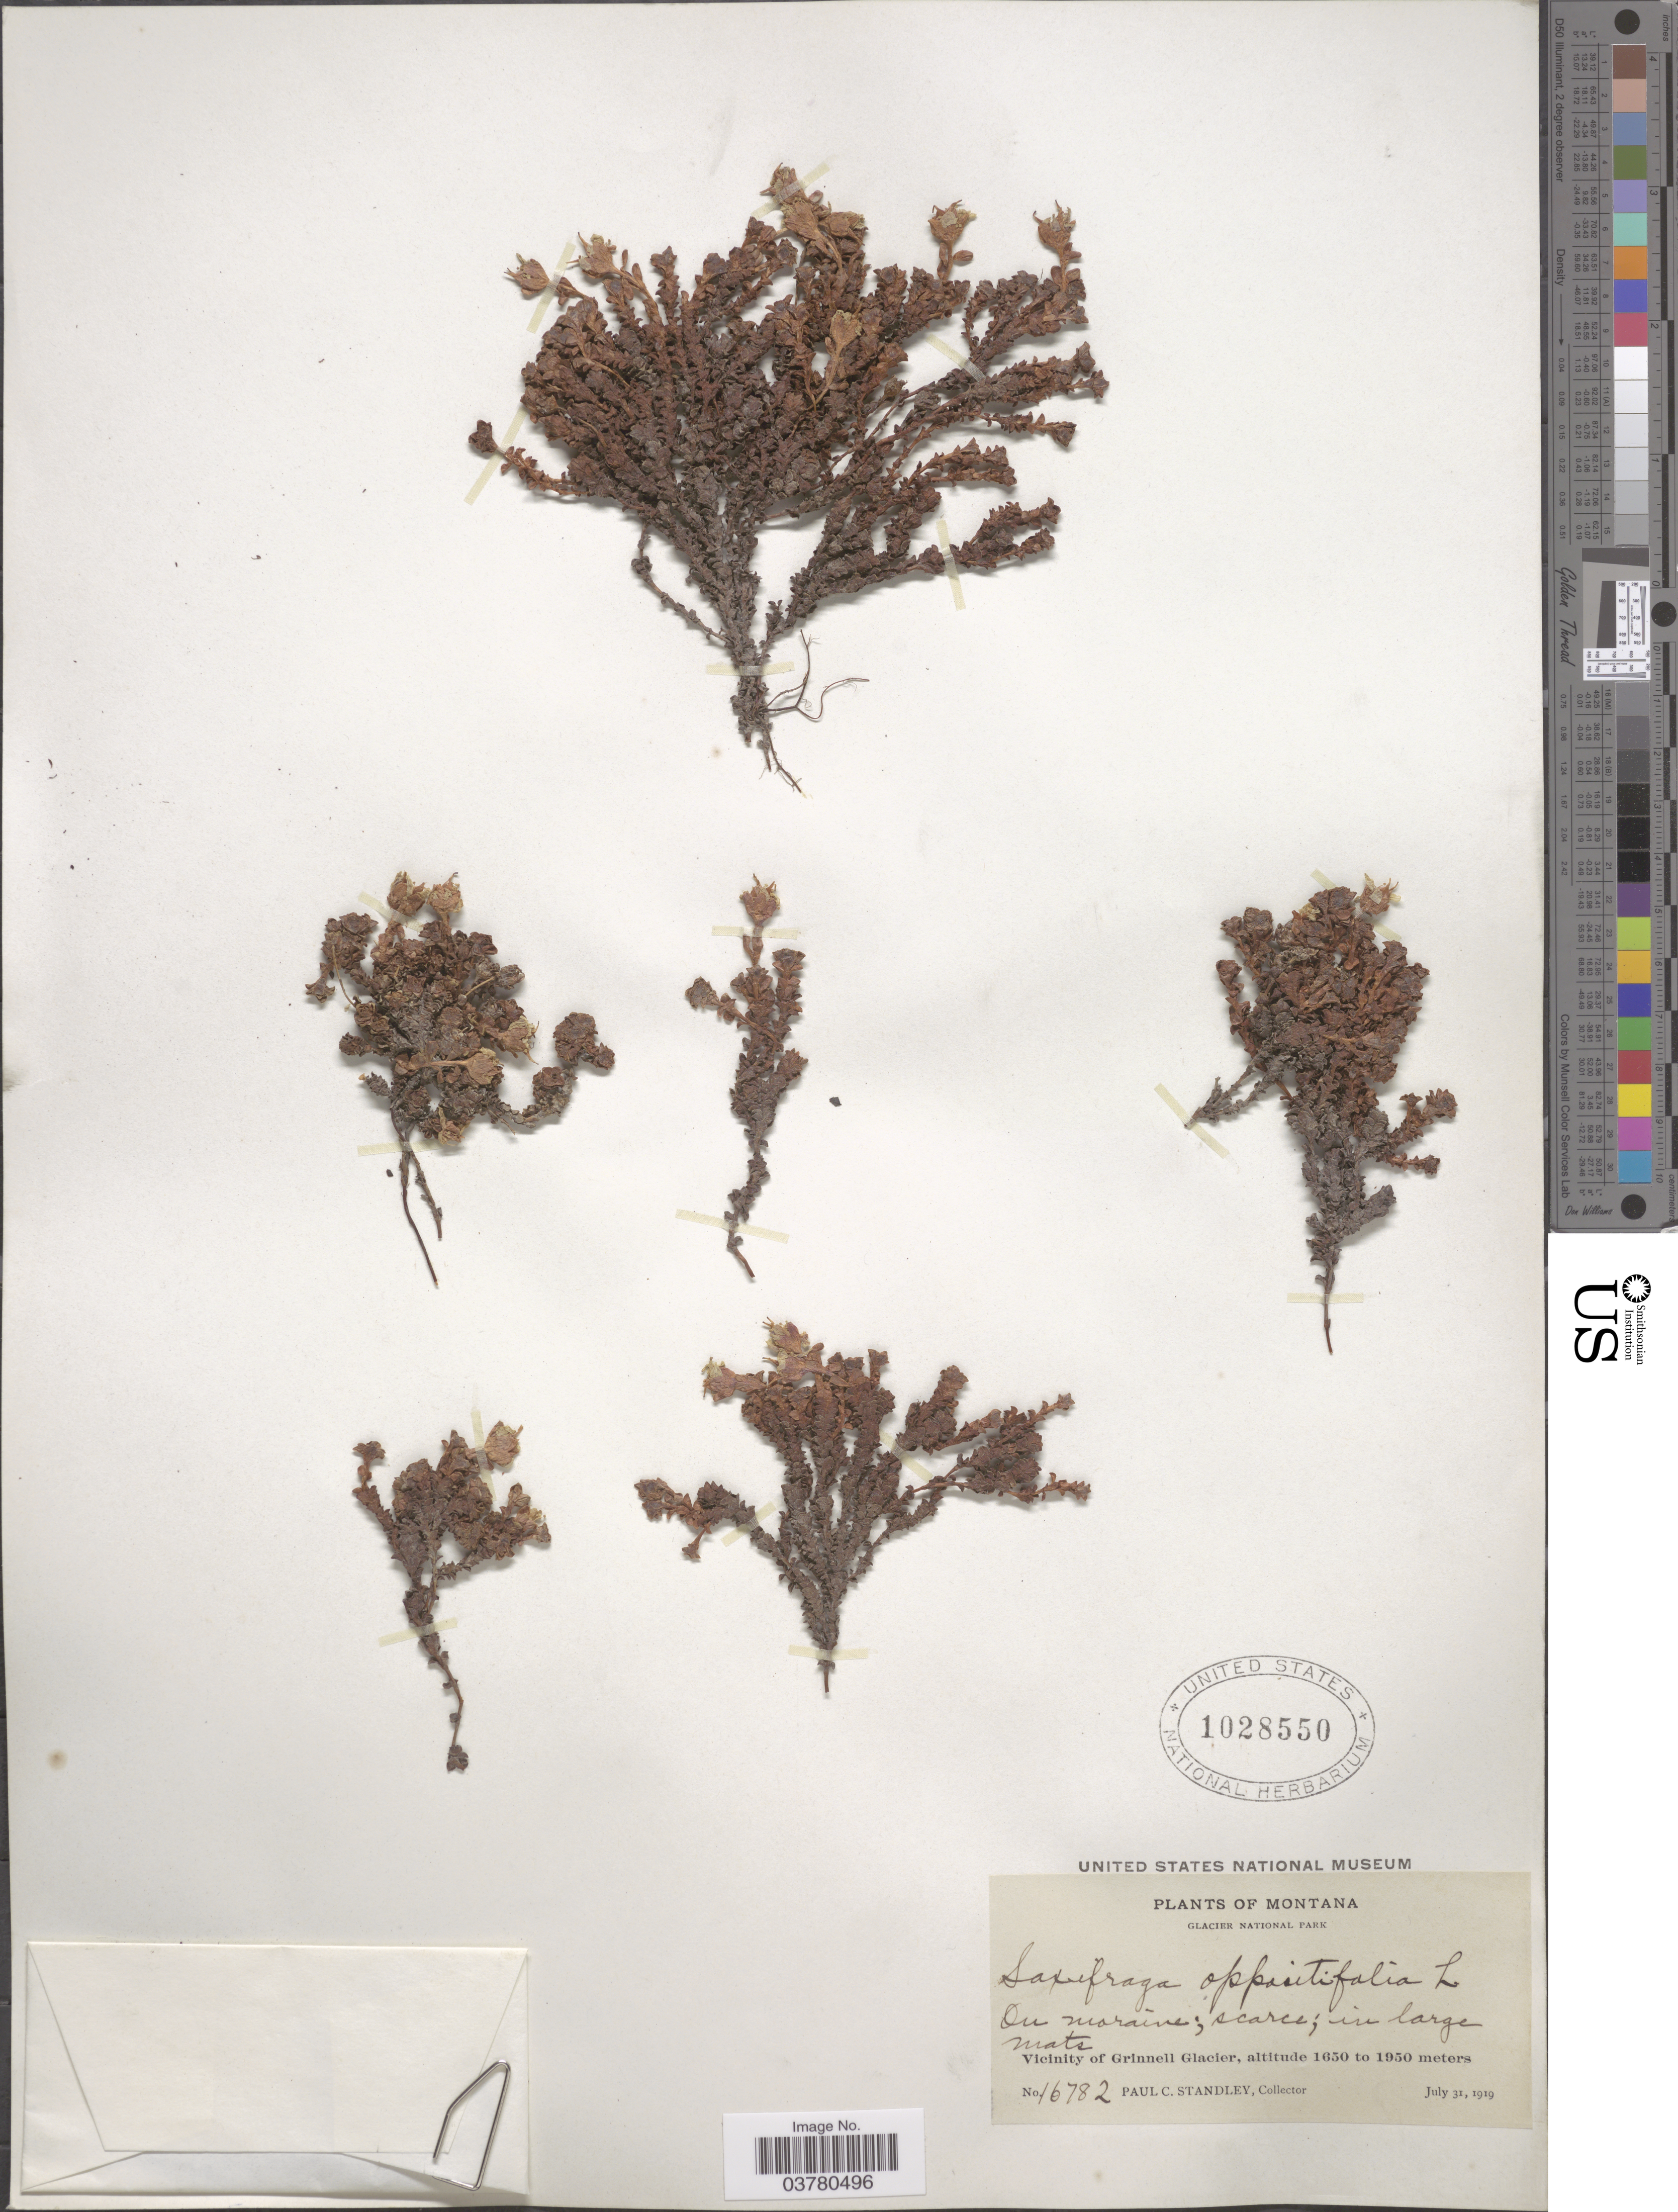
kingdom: Plantae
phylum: Tracheophyta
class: Magnoliopsida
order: Saxifragales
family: Saxifragaceae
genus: Saxifraga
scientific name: Saxifraga oppositifolia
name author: L.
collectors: P. C. Standley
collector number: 16782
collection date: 1919-07-31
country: United States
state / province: Montana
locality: Glacier National Park. Vicinity of Grinnell Glacier.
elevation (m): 1650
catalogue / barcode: US 1028550